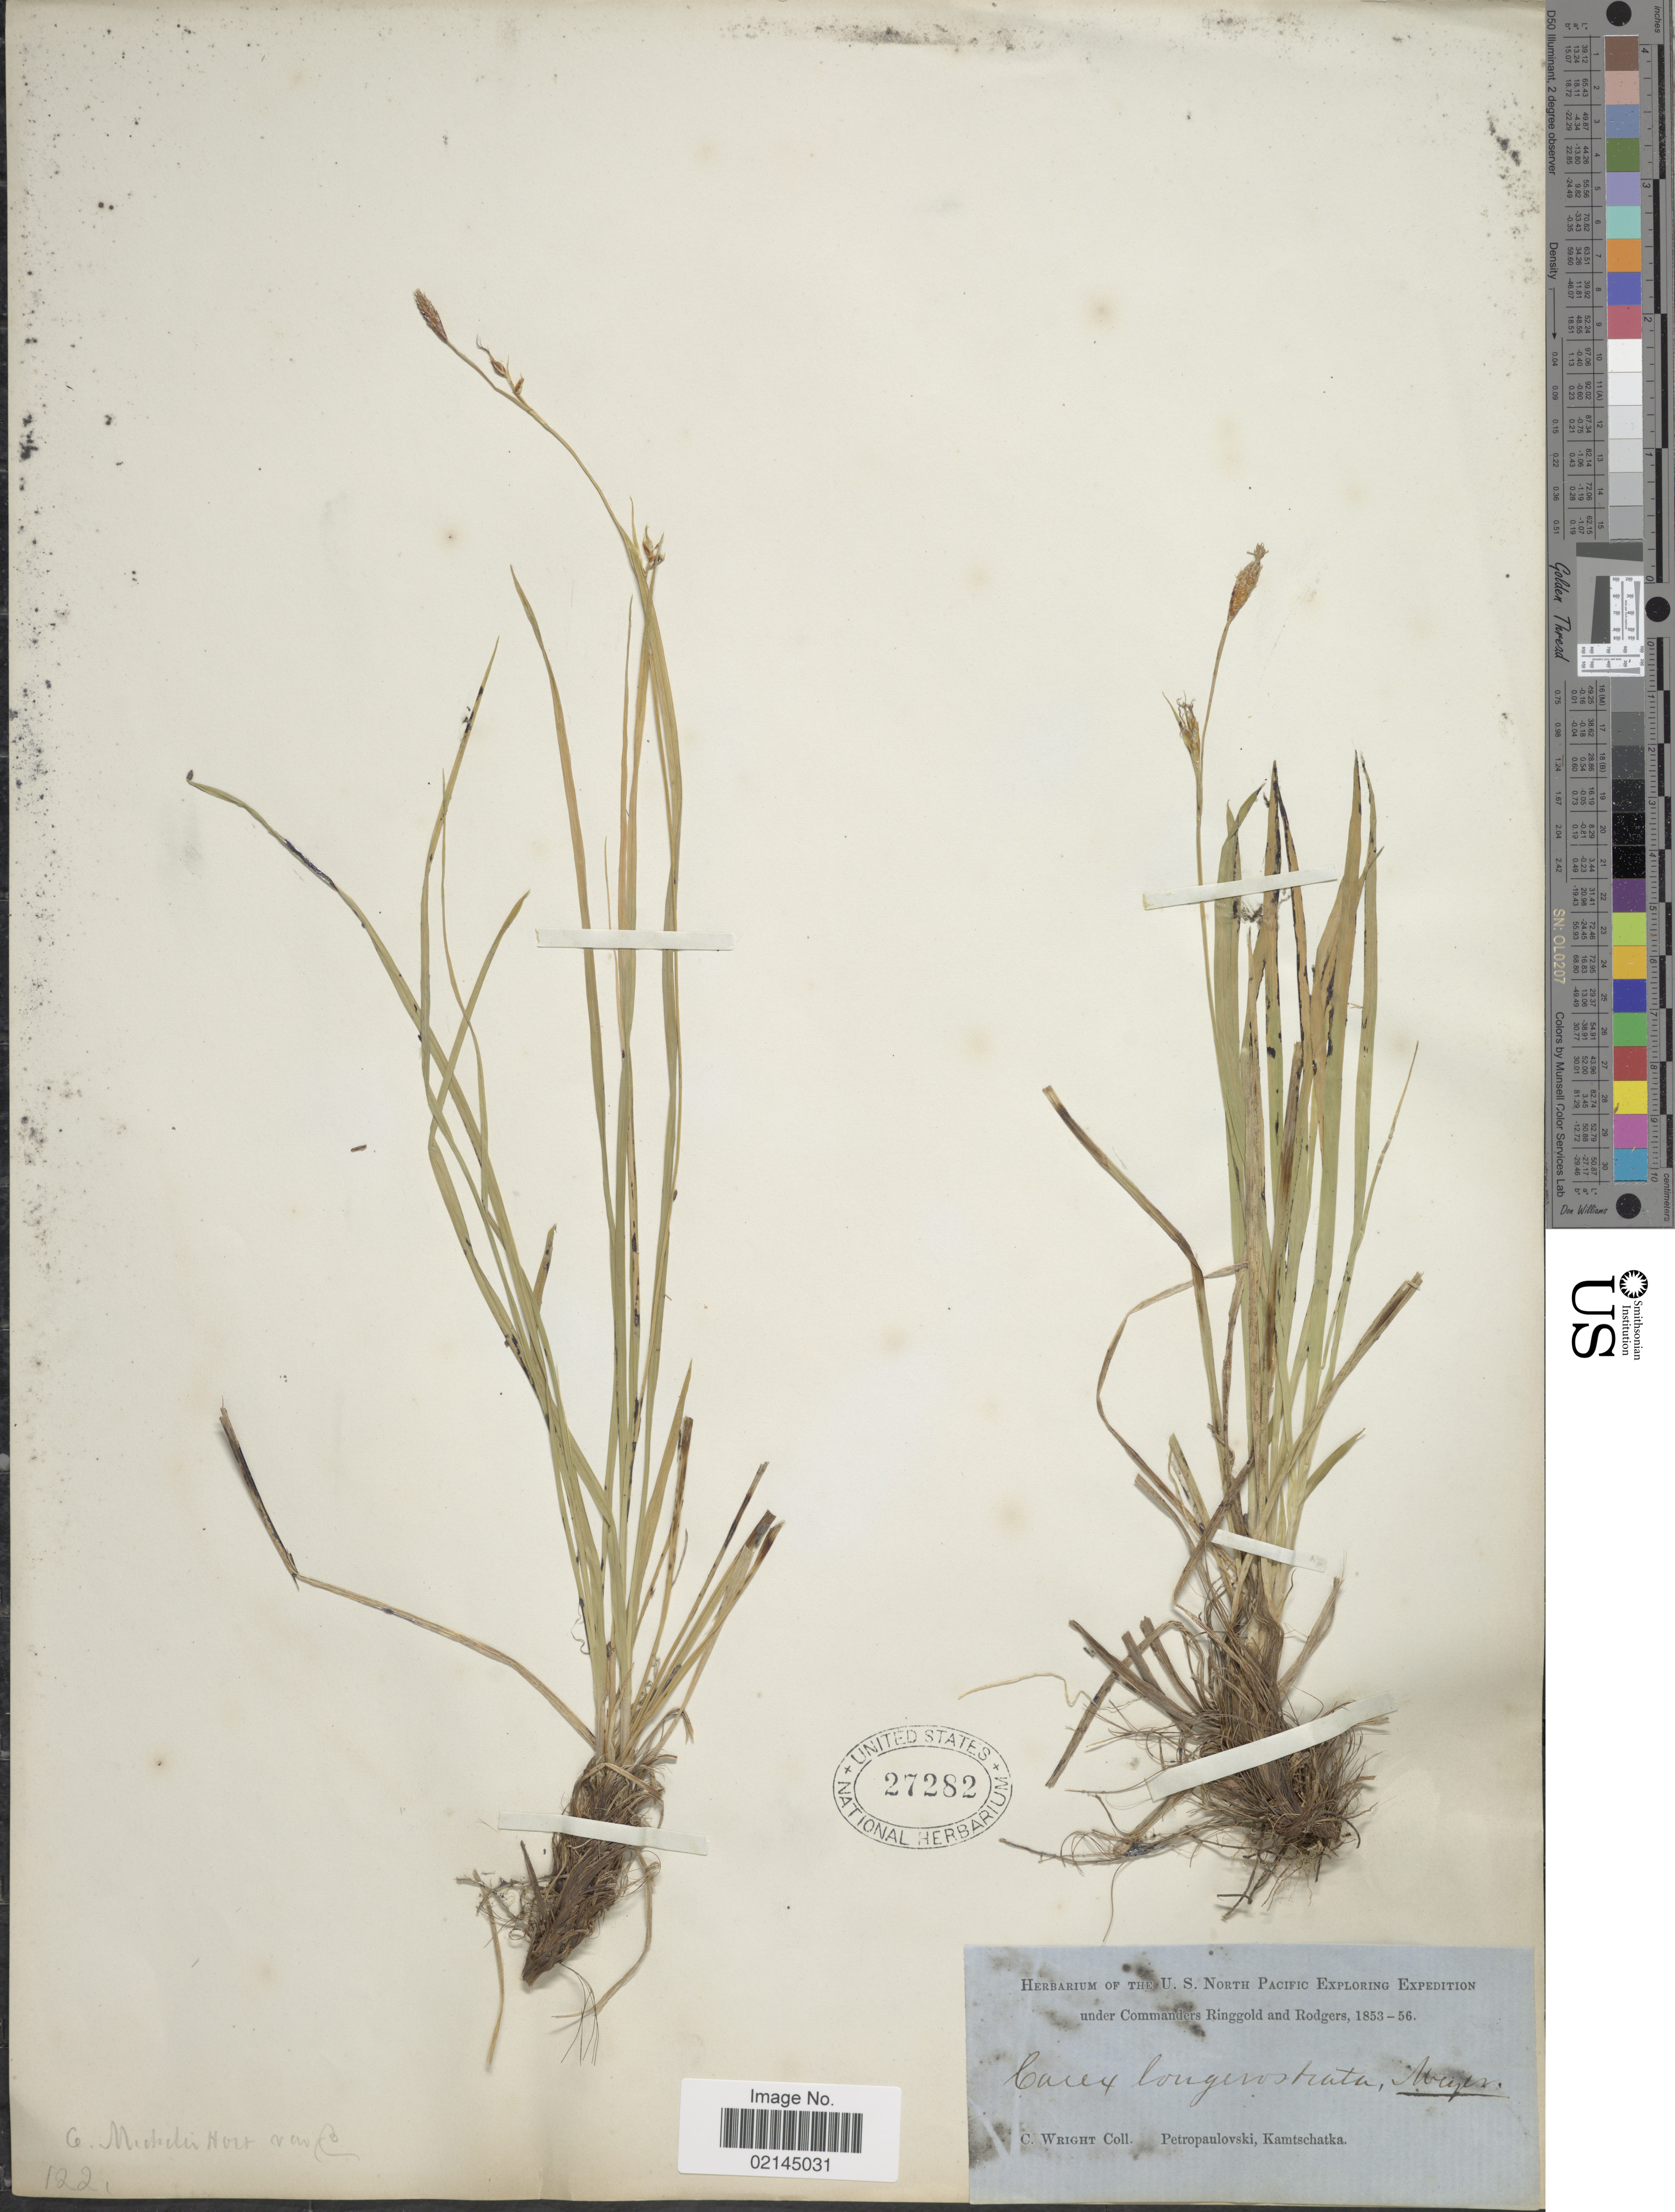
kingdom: Plantae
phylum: Tracheophyta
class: Liliopsida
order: Poales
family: Cyperaceae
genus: Carex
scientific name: Carex longerostrata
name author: C.A. Mey.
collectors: C. Wright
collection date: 1853/1856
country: Russian Federation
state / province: Kamchatka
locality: Petropaulovski, Kamtschatka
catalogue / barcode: US 27282